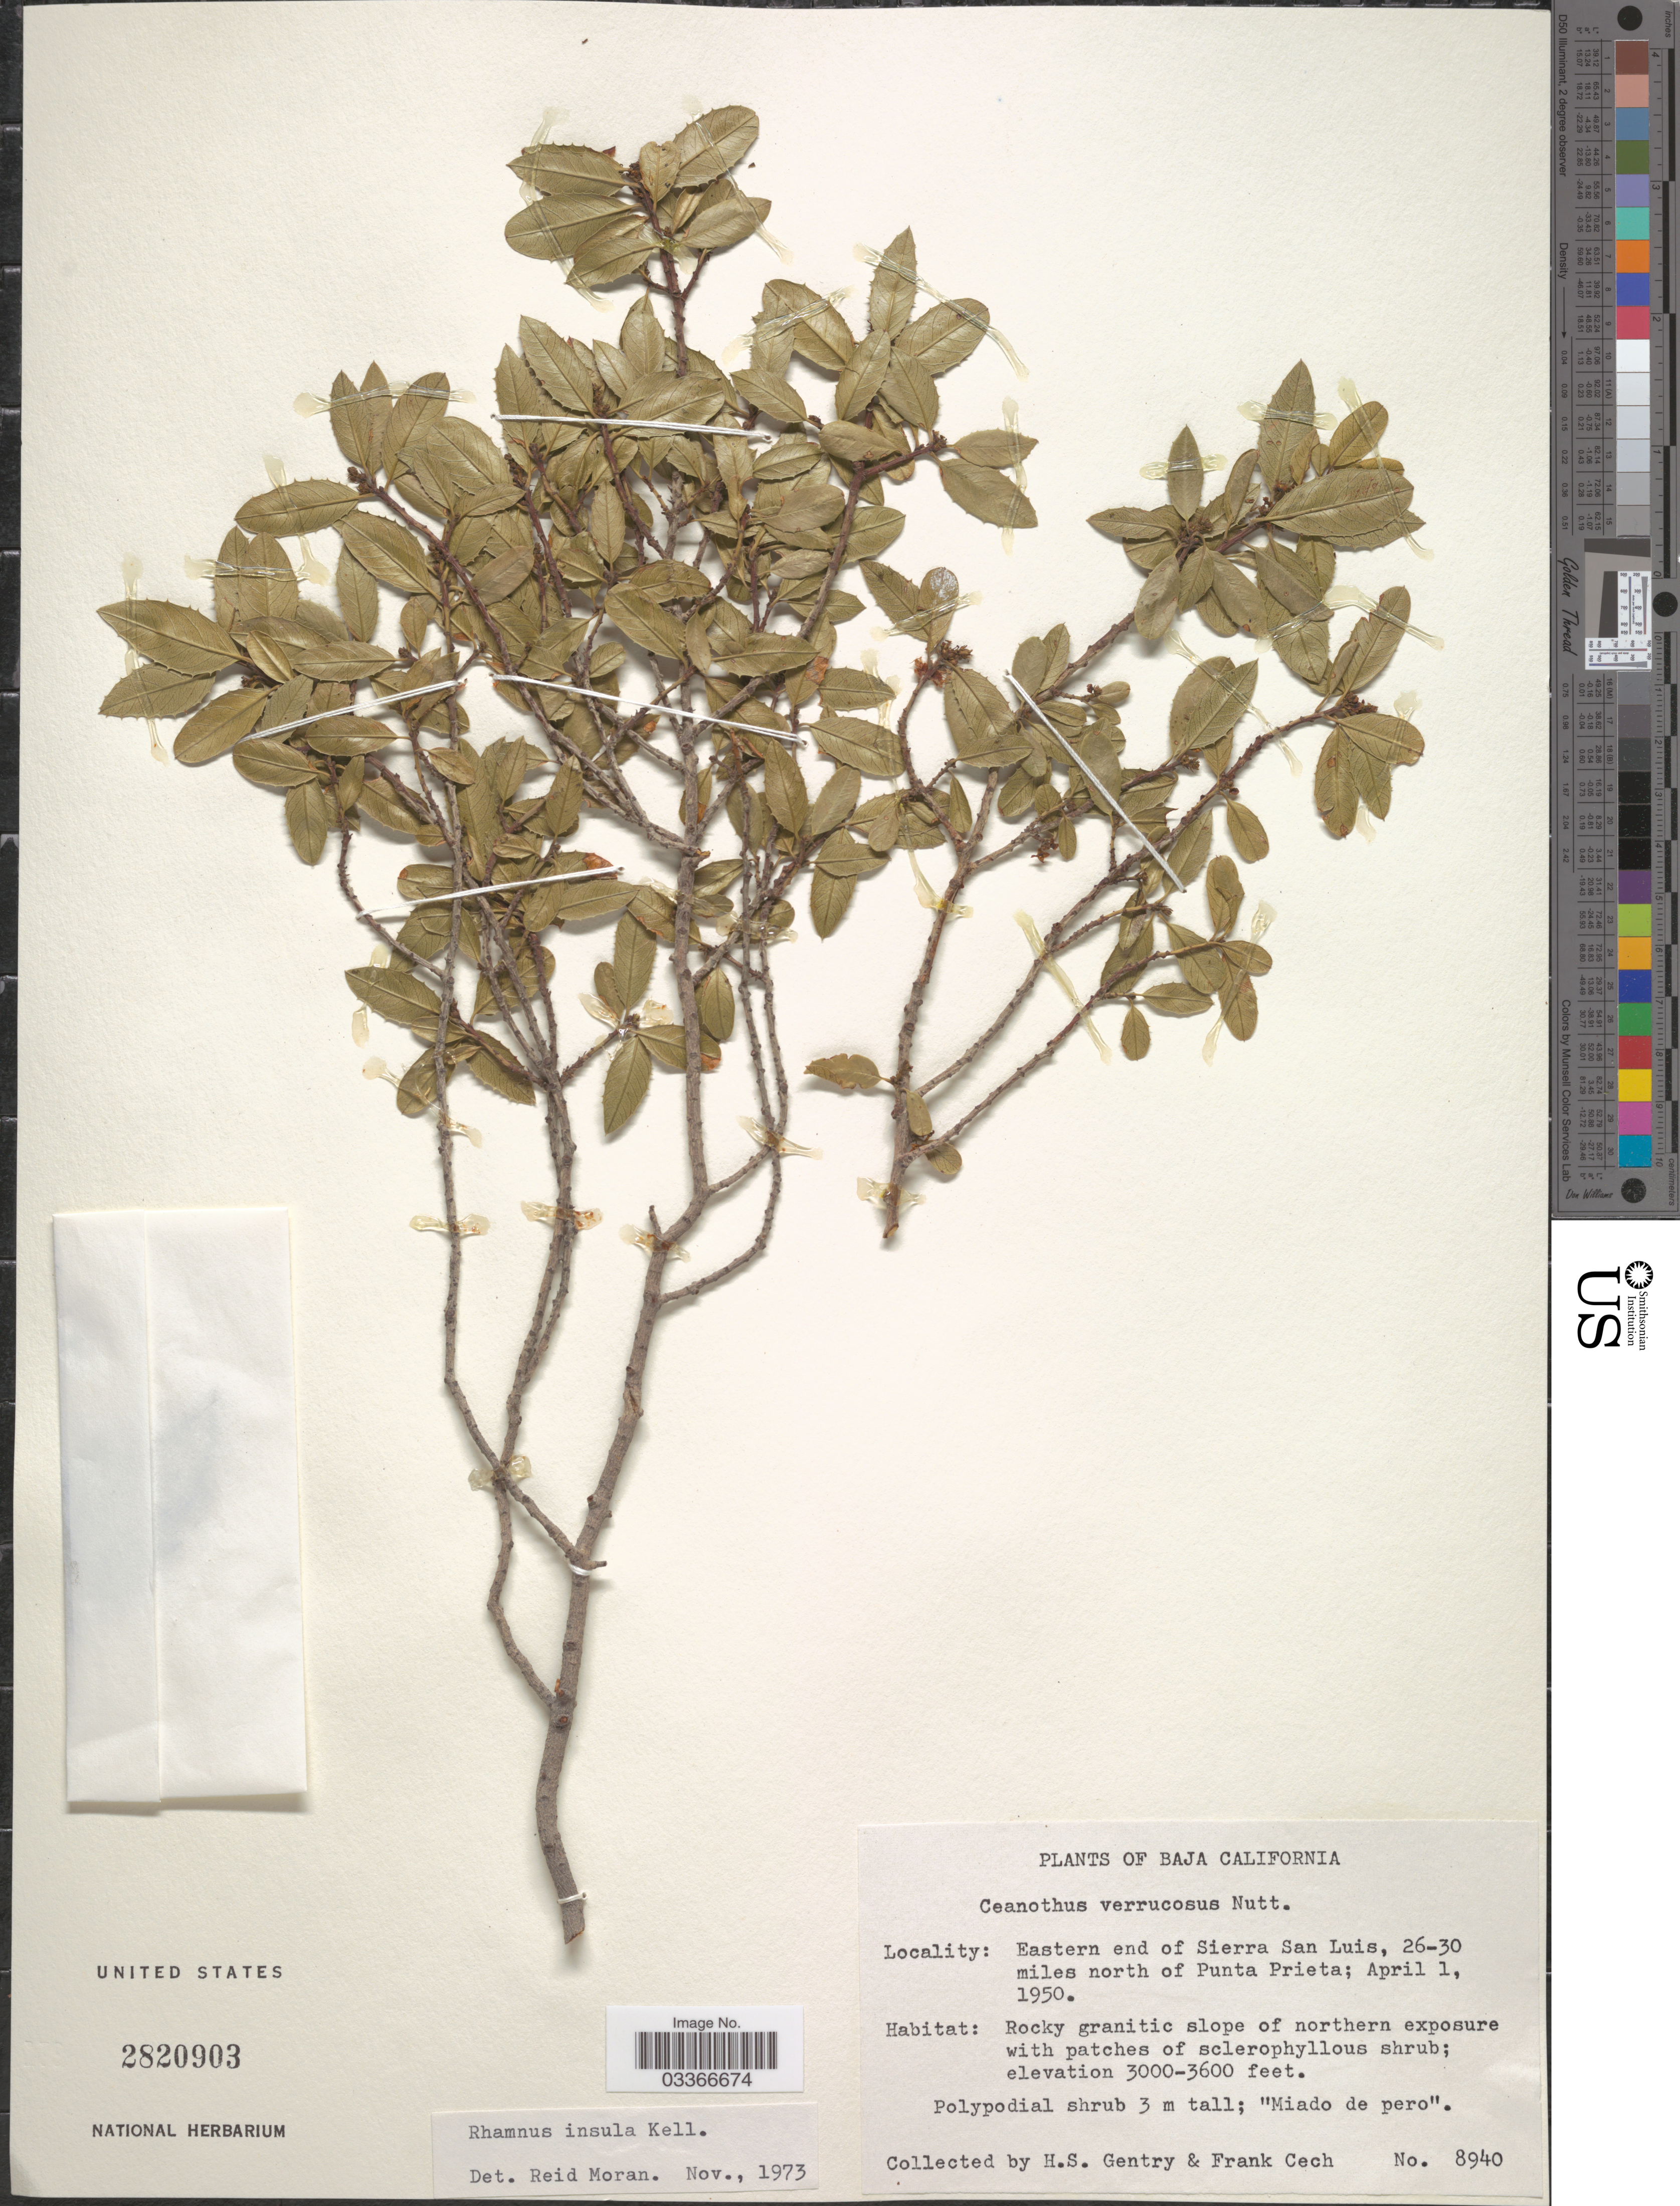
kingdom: Plantae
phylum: Tracheophyta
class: Magnoliopsida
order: Rosales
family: Rhamnaceae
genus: Rhamnus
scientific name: Rhamnus insula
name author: Kellogg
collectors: H. S. Gentry & F. Cech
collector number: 8940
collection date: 1950-04-01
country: Mexico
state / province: Baja California Norte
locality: Eastern end of Sierra San Luis, 26-30 miles north of Punta Prieta.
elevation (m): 914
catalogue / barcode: US 2820903